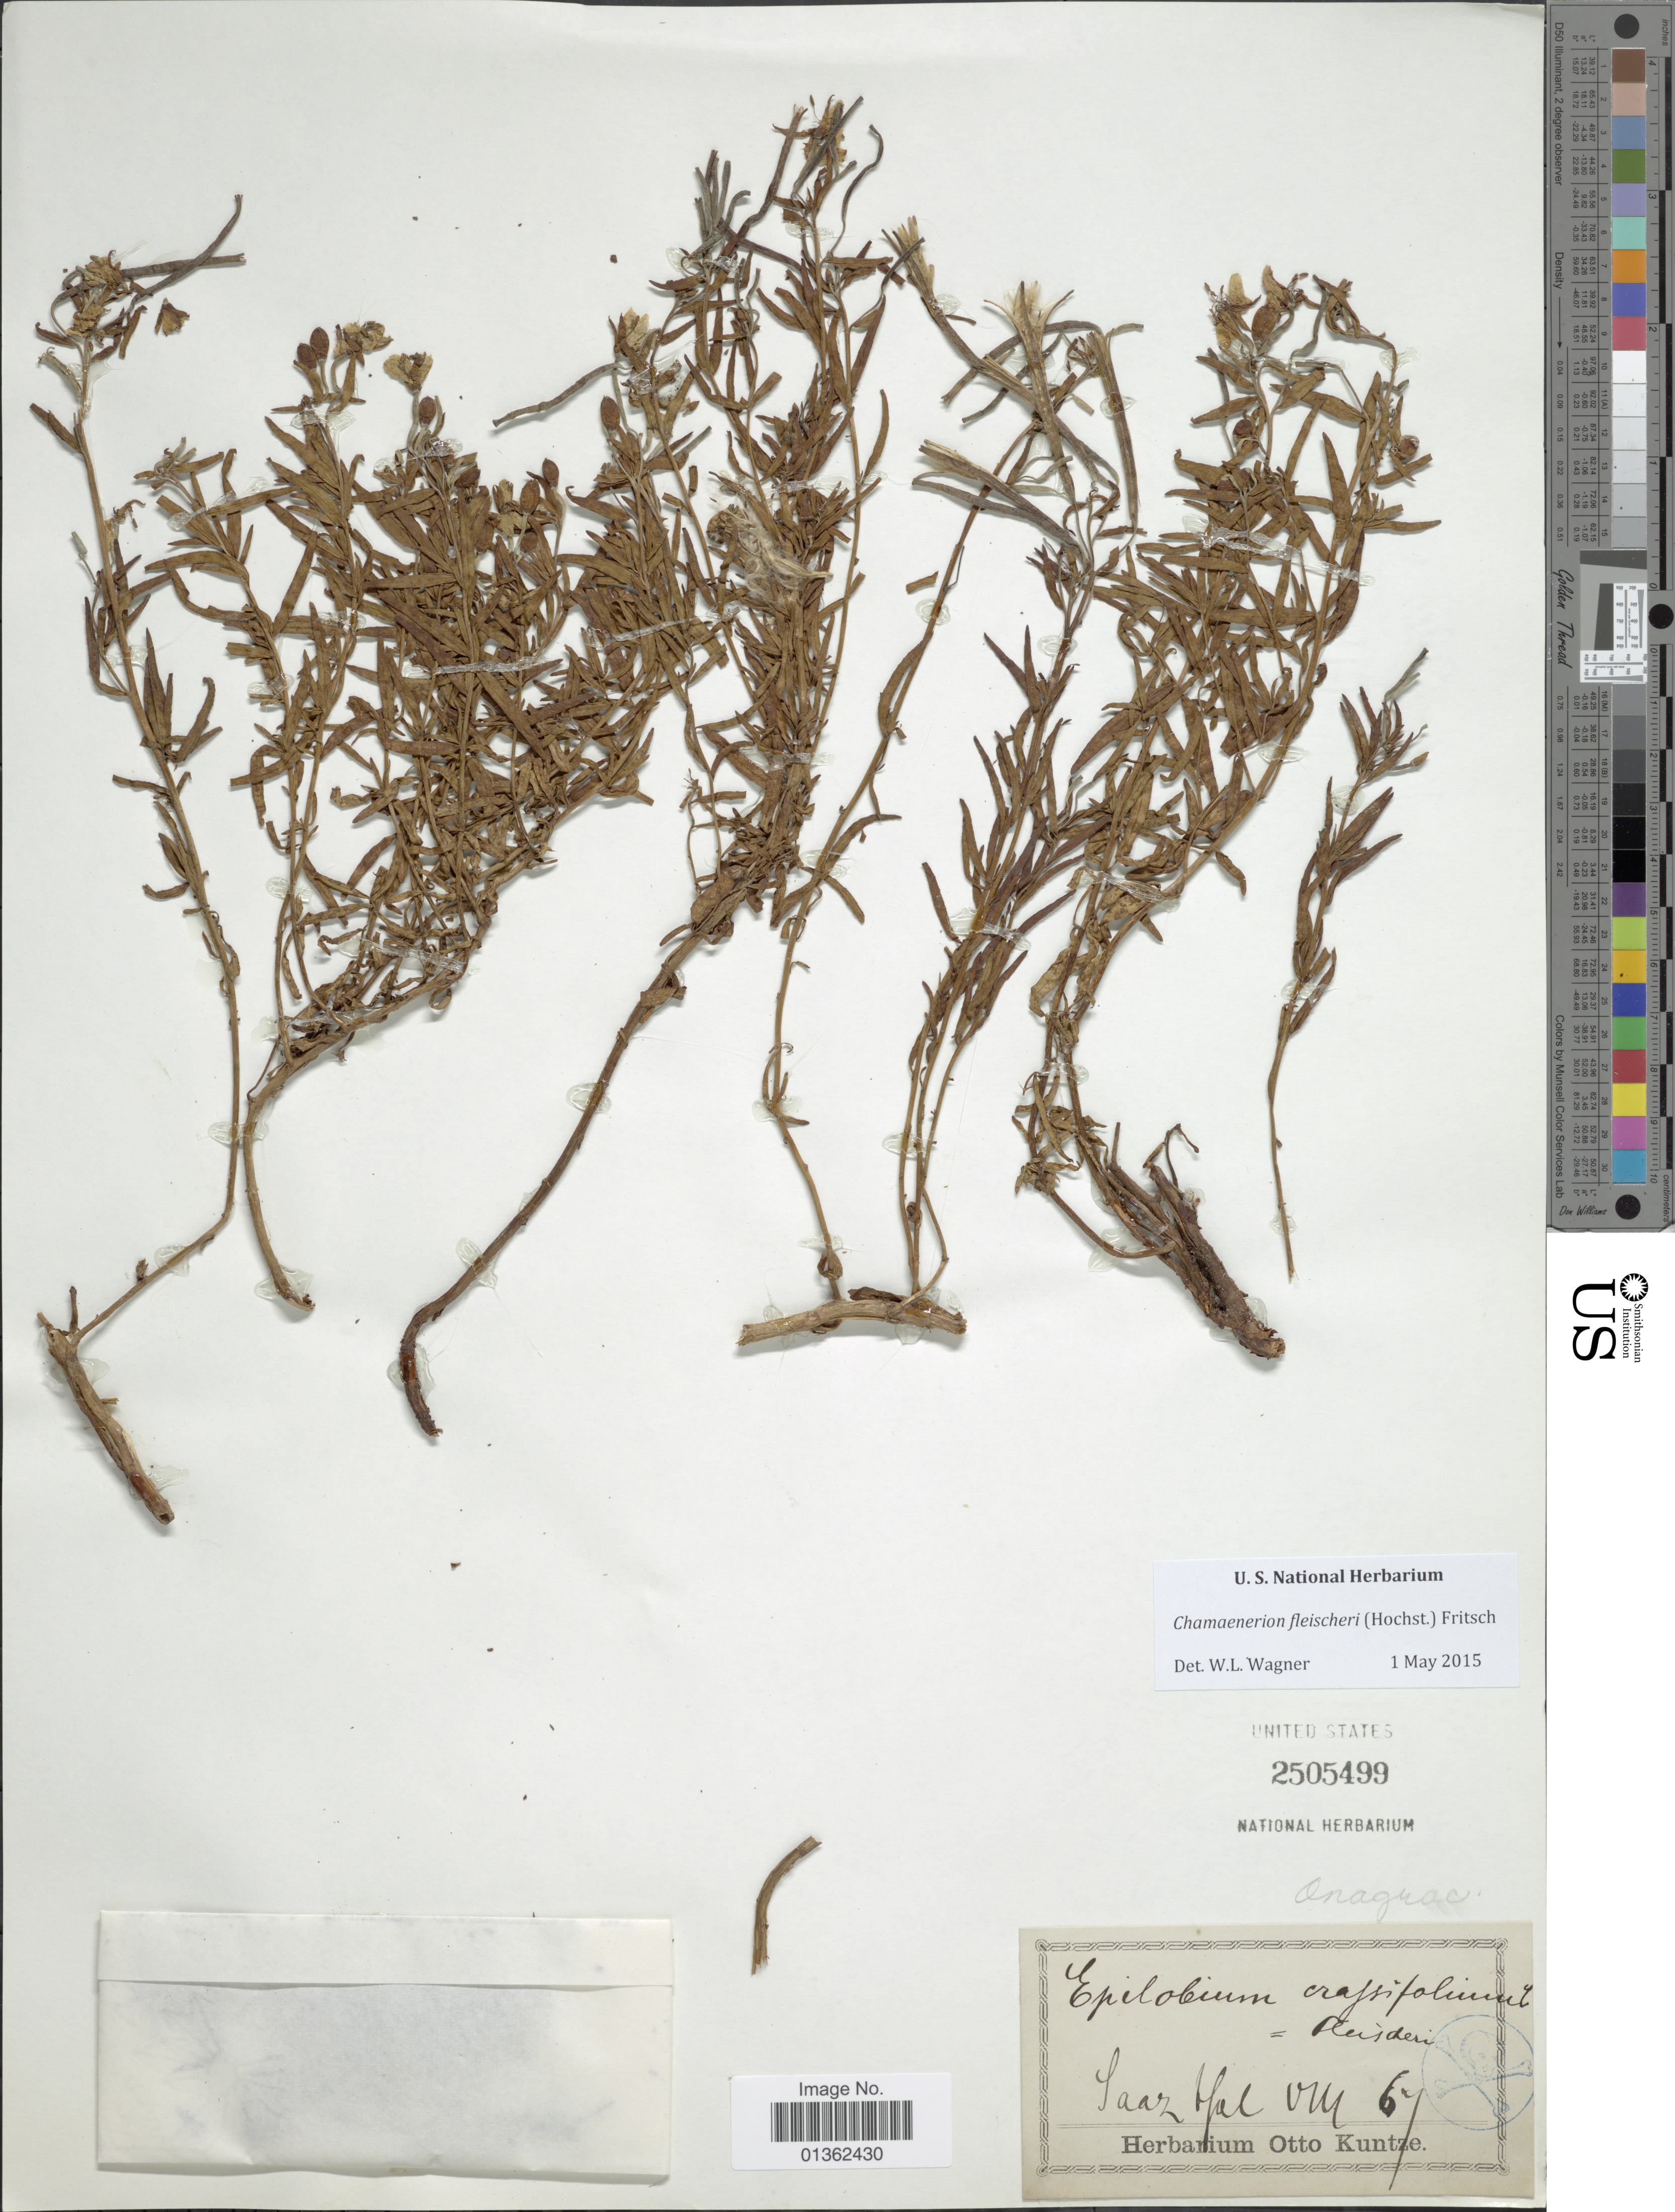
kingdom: Plantae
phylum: Tracheophyta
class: Magnoliopsida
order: Myrtales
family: Onagraceae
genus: Chamaenerion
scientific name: Chamaenerion fleischeri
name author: (Hochst.) Fritsch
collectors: ex herb. Otto Kuntze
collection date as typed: Transcribed d/m/y: /8/67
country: Czechia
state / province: Usti nad Labem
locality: Saaz [illegible text]. [interpreted]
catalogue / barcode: US 2505499